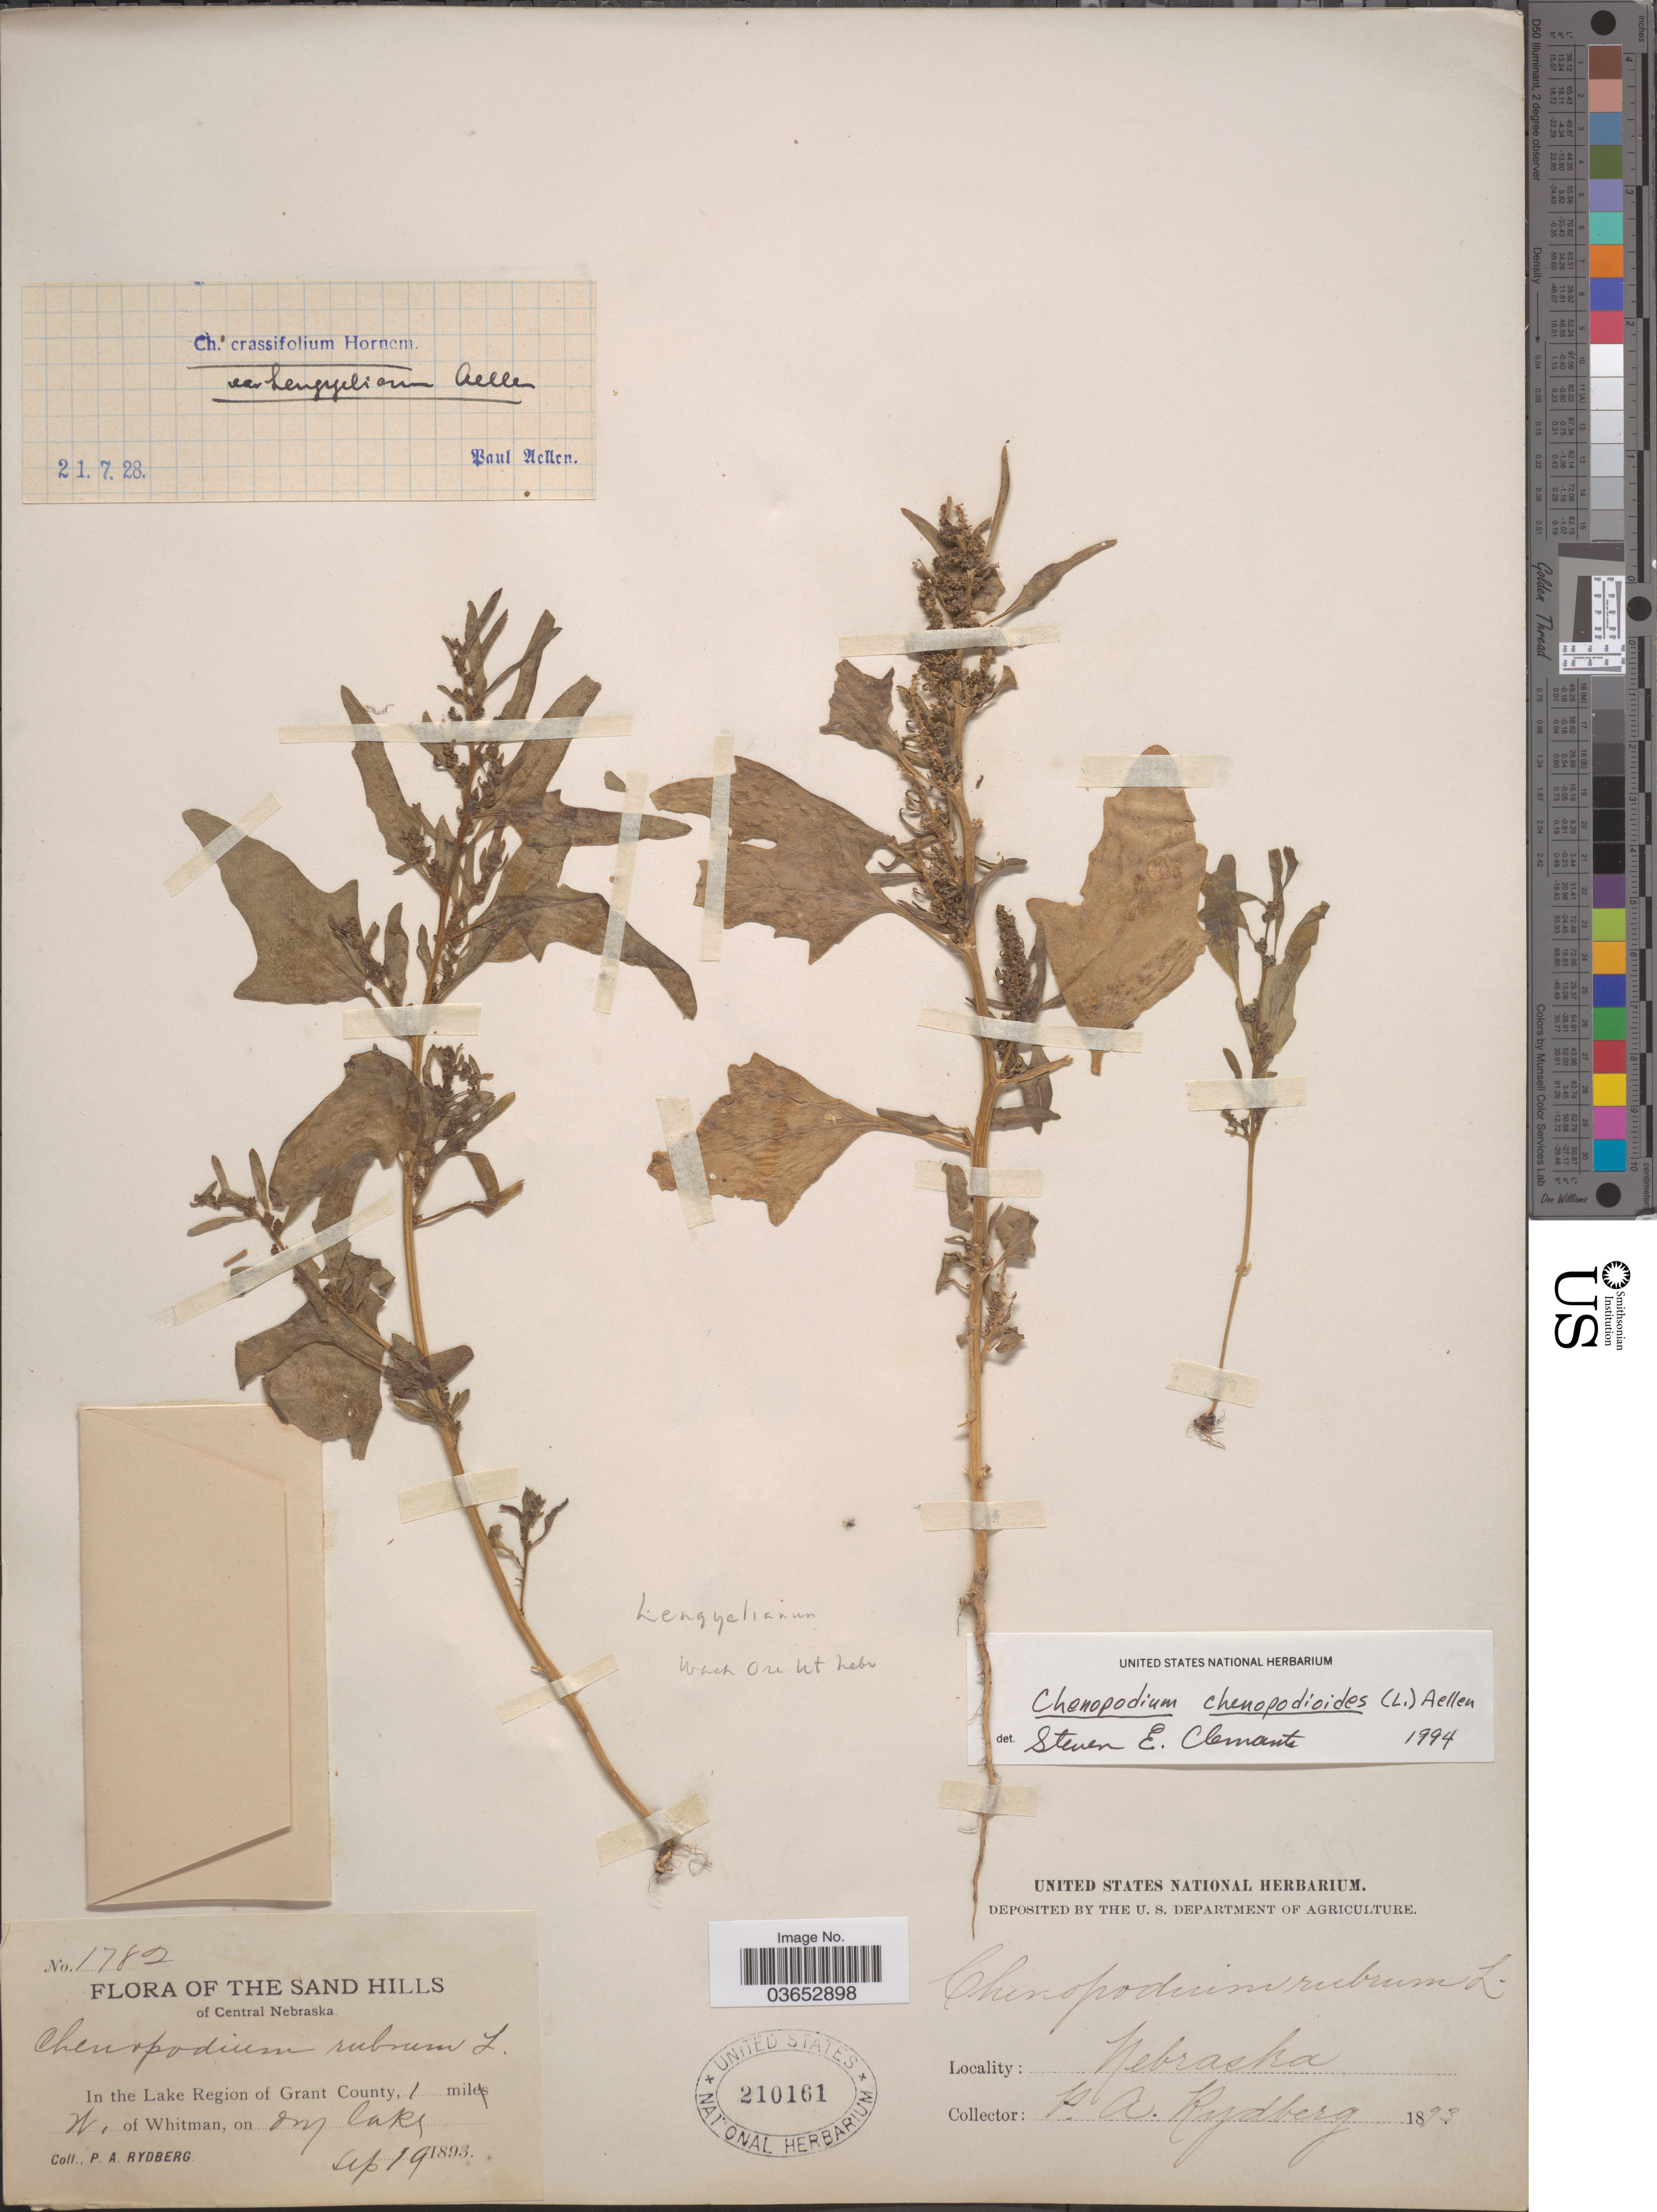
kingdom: Plantae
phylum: Tracheophyta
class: Magnoliopsida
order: Caryophyllales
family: Amaranthaceae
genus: Chenopodium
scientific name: Chenopodium chenopodioides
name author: (L.) Aellen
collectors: P. A. Rydberg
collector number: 1782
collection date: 1893-09-19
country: United States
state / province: Nebraska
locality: The Sand Hills of Central Nebraska. In the Lake Region of Grant County, 1 mile W. of Whitman, on dry lake.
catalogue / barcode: US 210161